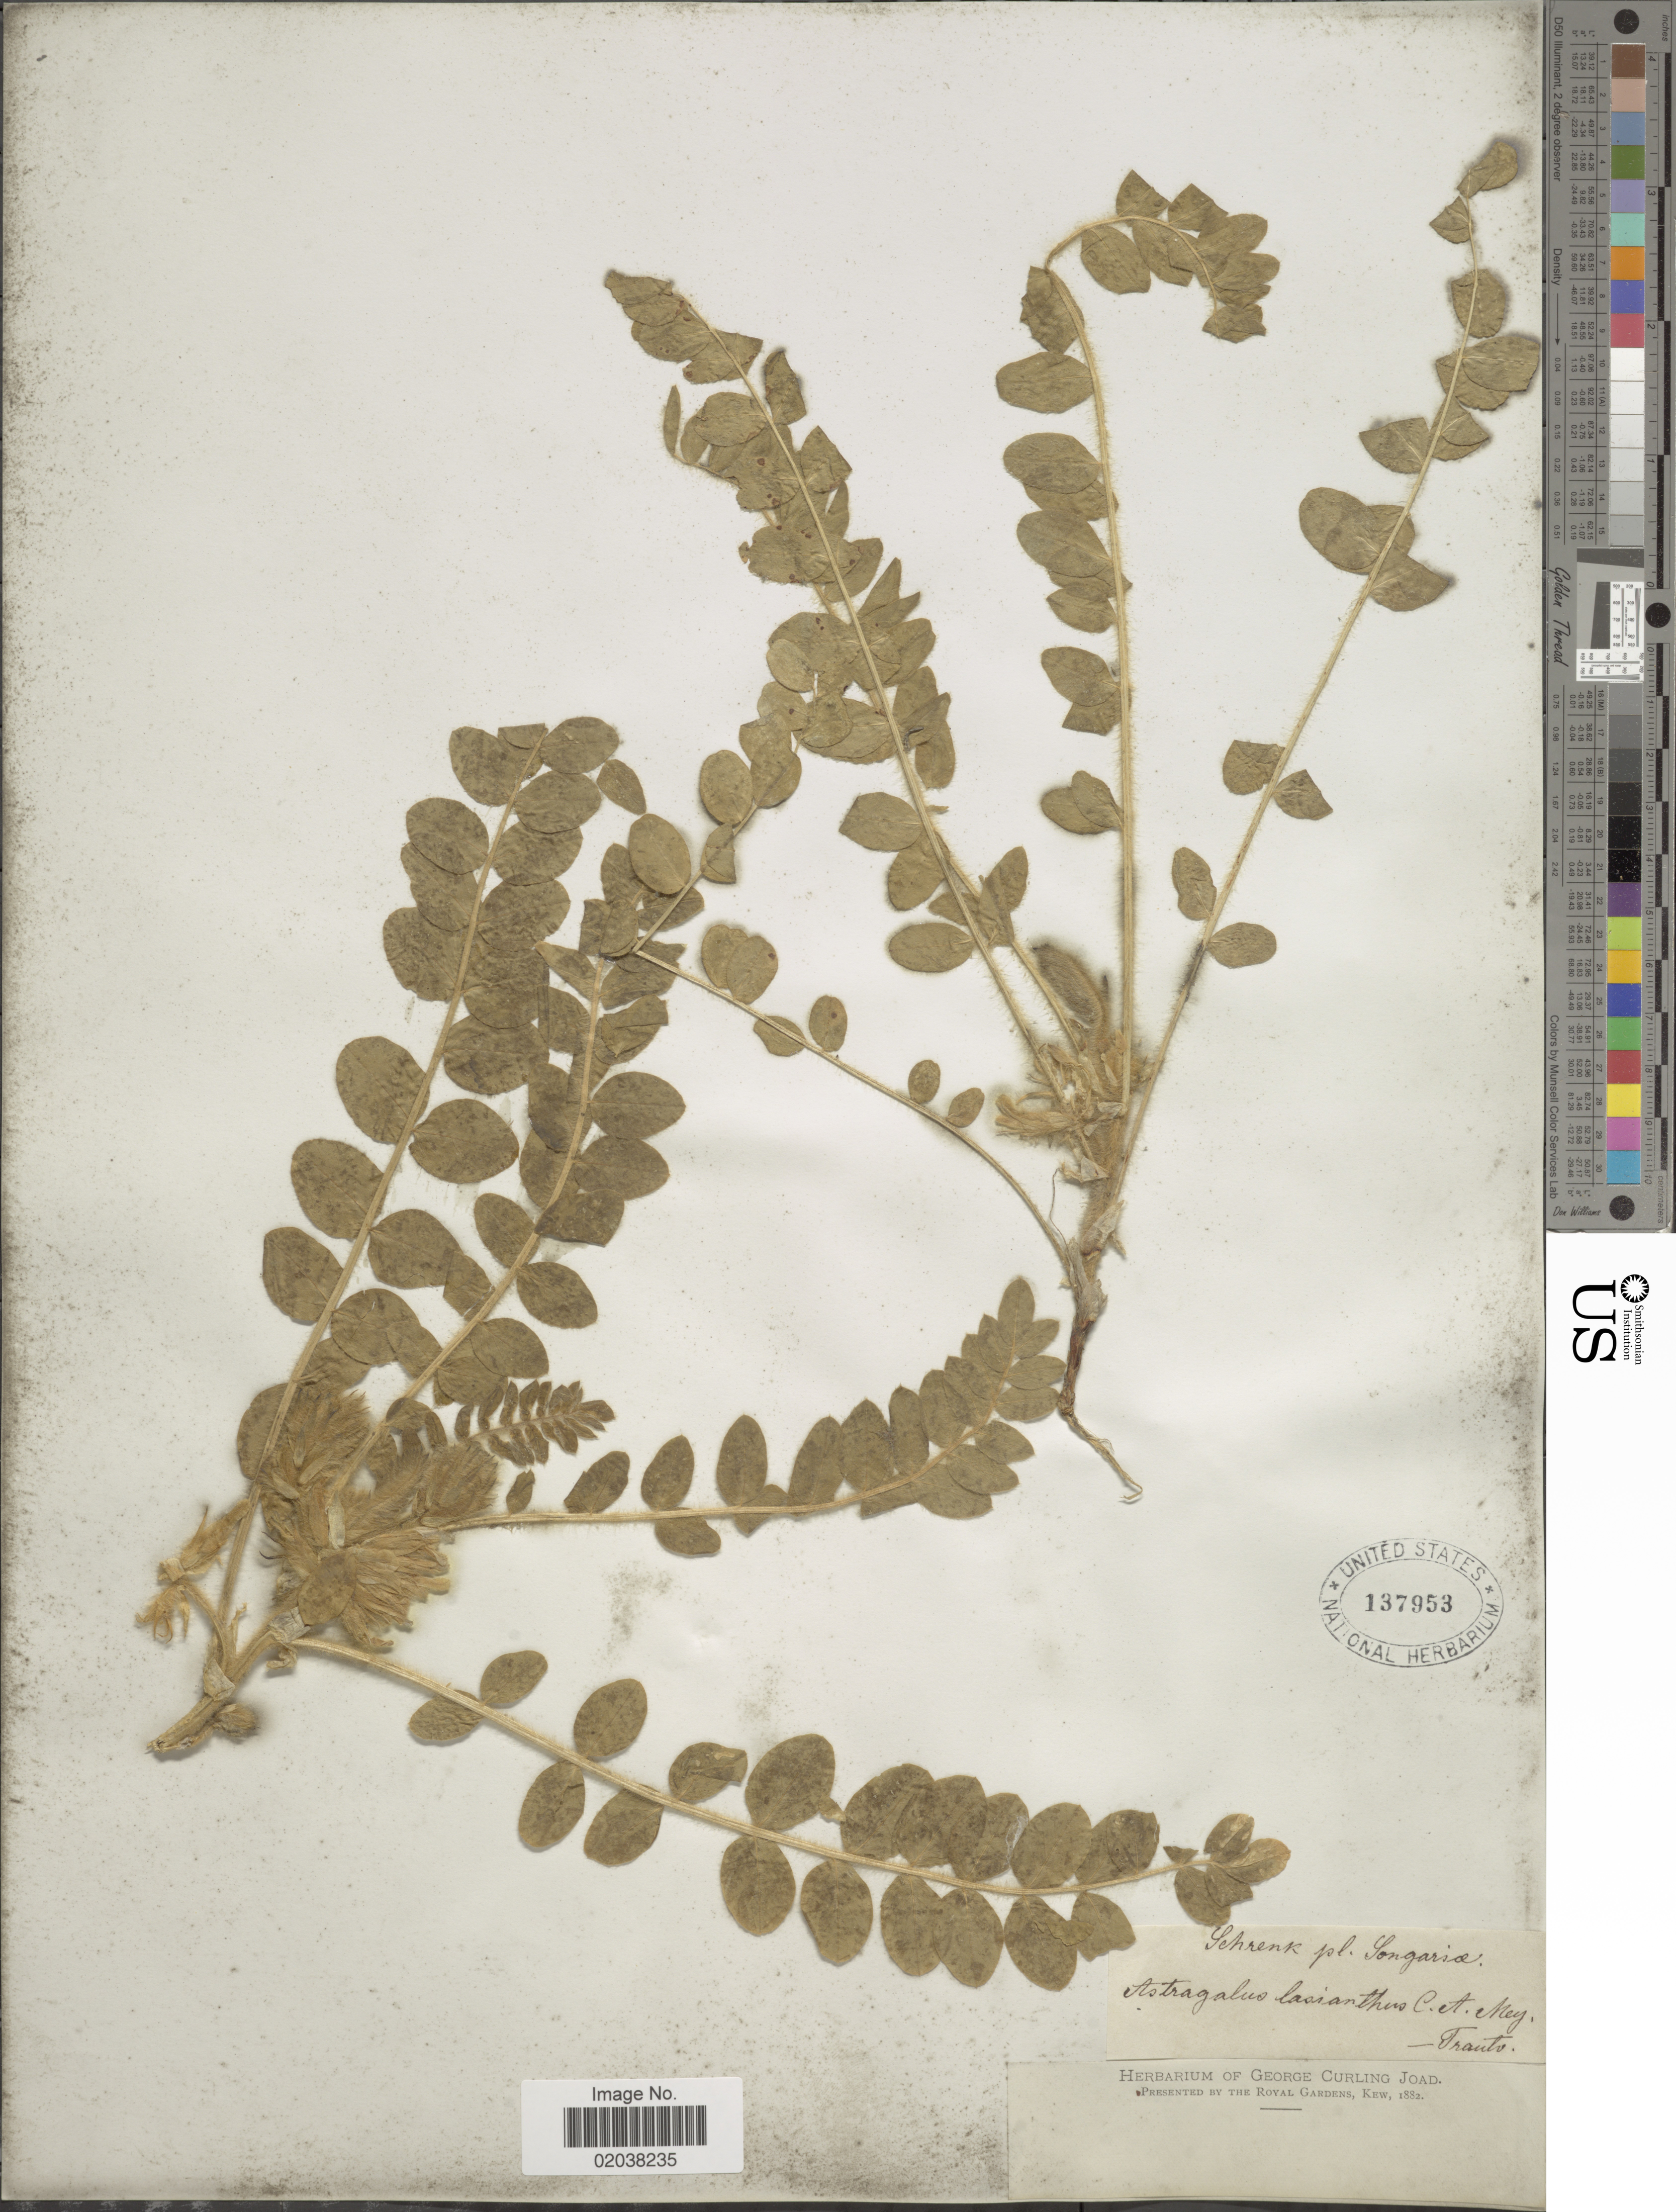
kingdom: Plantae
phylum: Tracheophyta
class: Magnoliopsida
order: Fabales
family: Fabaceae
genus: Astragalus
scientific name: Astragalus lasianthus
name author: C.A. Mey.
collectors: A.G. Schrenk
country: Kazakhstan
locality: Songarei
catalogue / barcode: US 137953